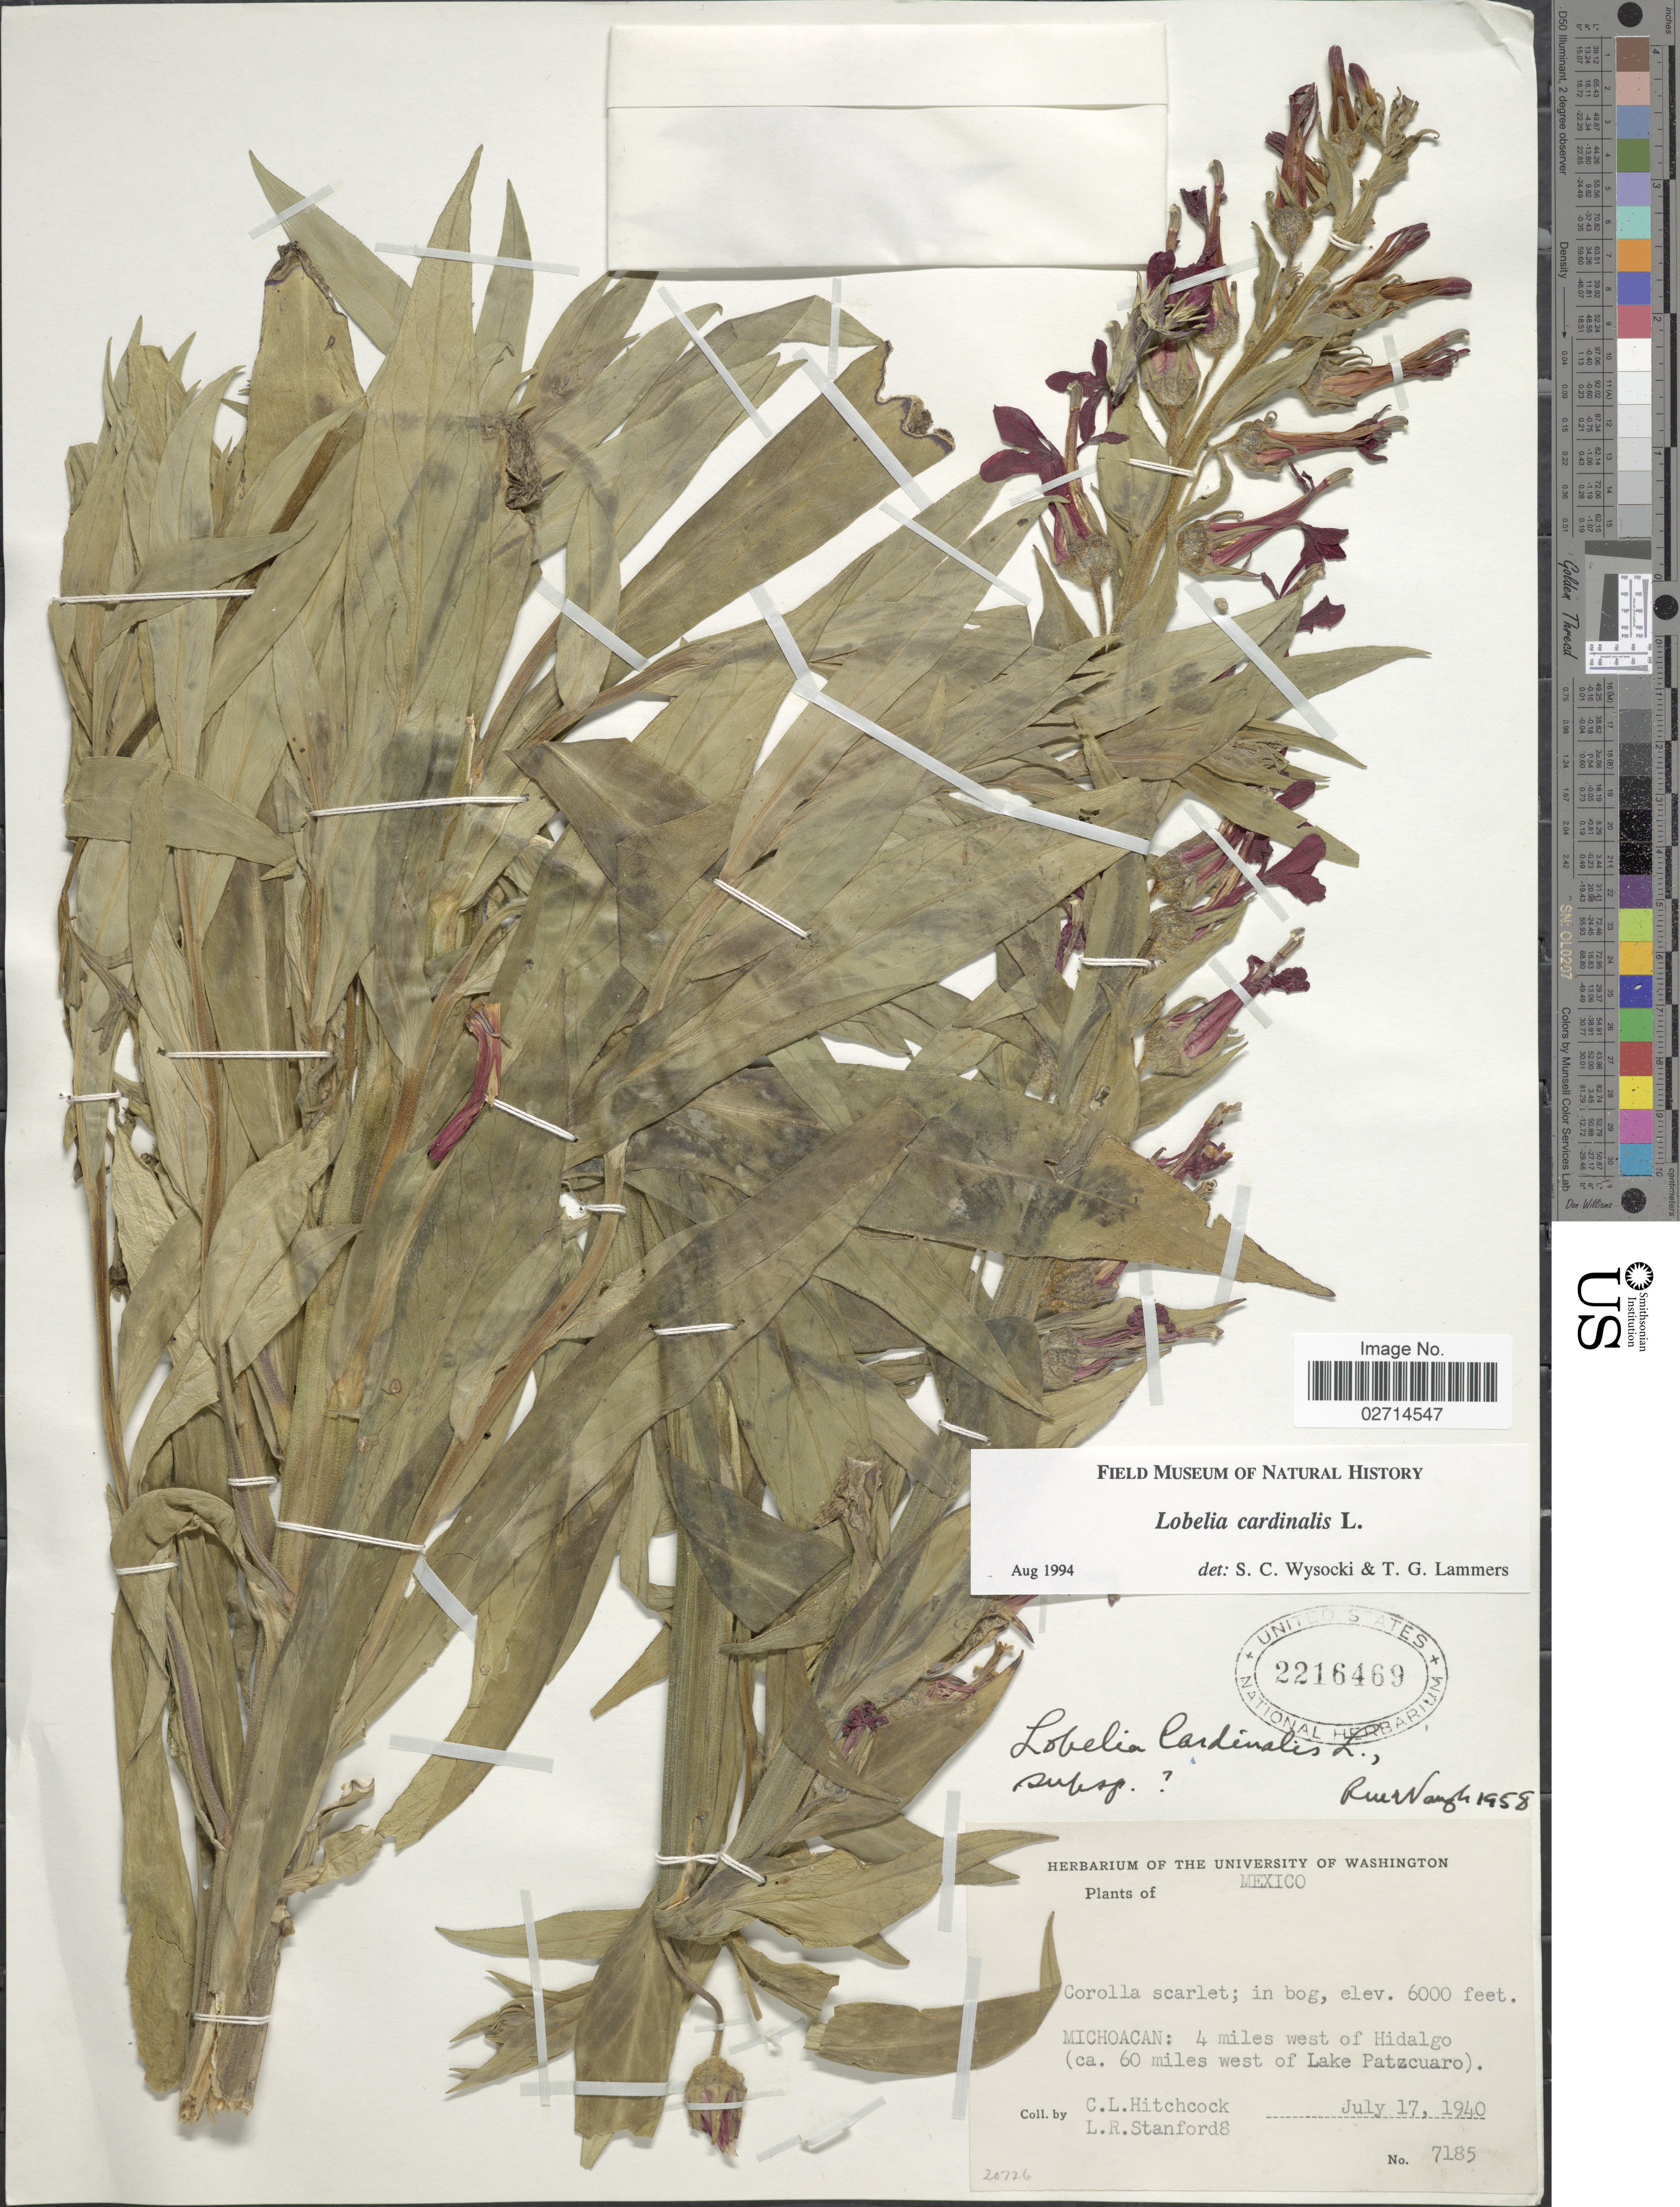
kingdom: Plantae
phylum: Tracheophyta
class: Magnoliopsida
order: Asterales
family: Campanulaceae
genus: Lobelia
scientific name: Lobelia cardinalis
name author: L.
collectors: C. L. Hitchcock & L. R. Stanford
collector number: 7185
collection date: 1940-07-17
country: Mexico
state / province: Michoacán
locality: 4 miles west of Hidalgo (ca. 60 miles west of Lake Patzcuaro)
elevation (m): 1829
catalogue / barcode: US 2216469